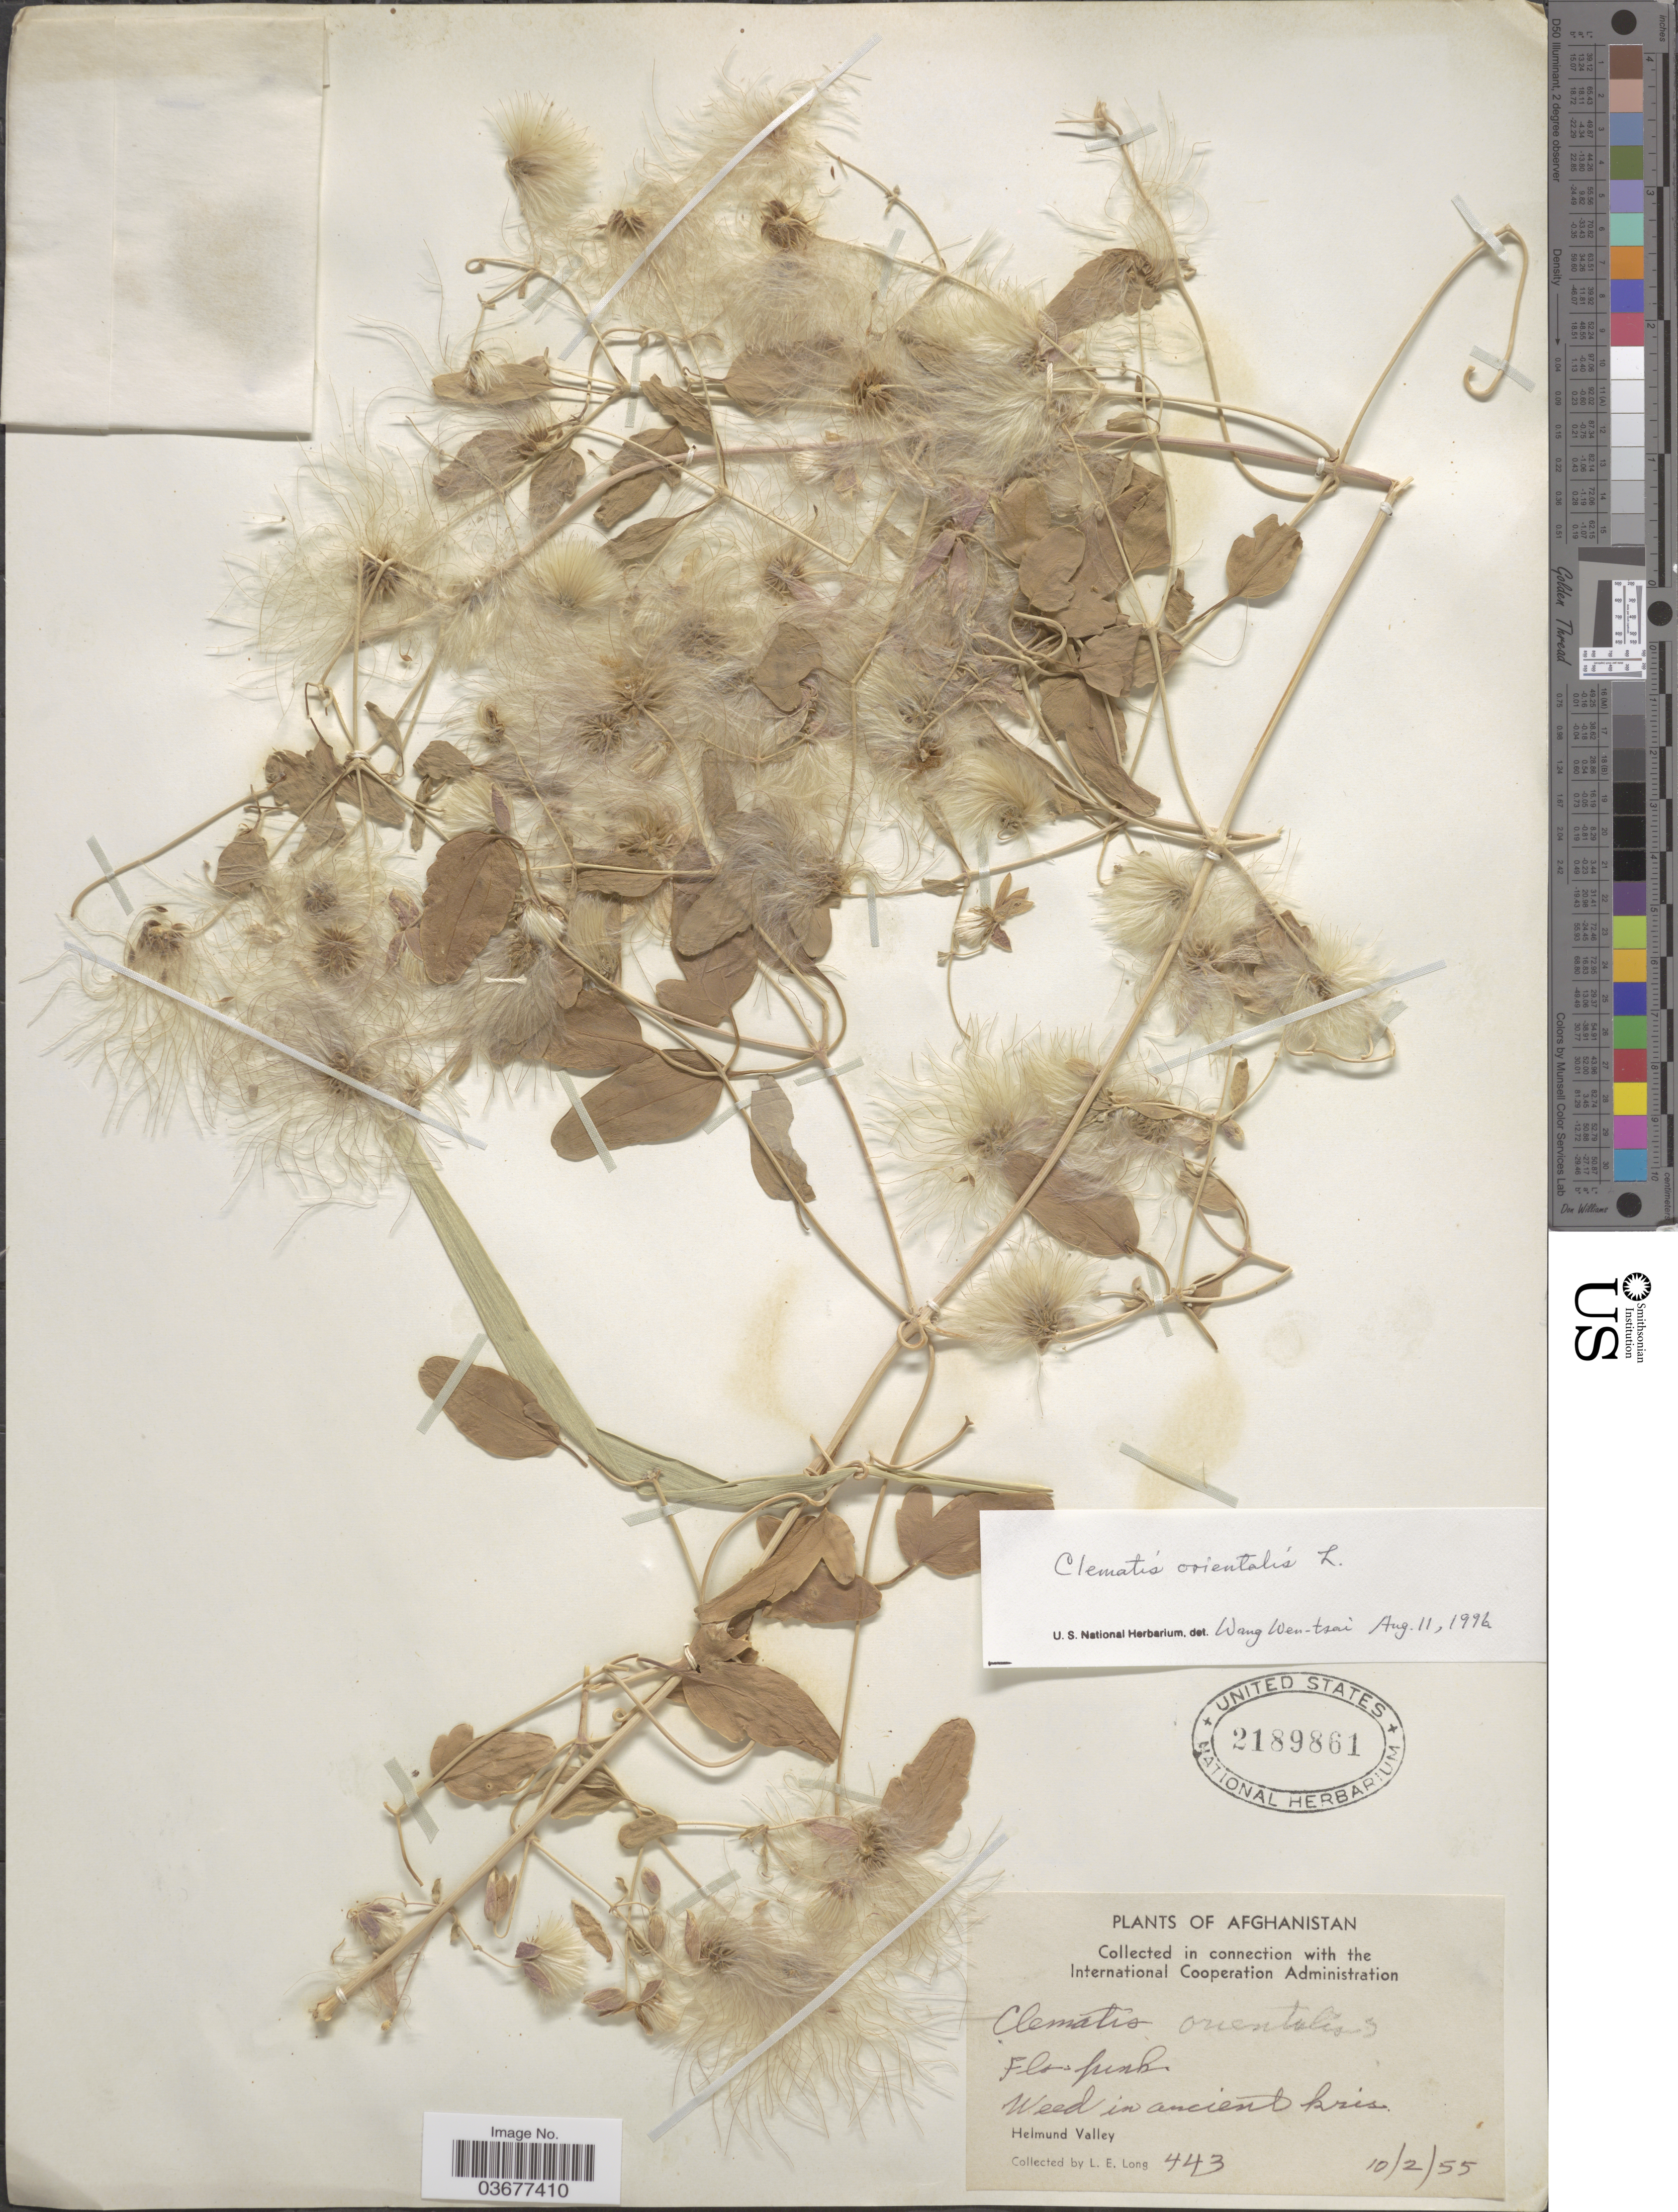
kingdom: Plantae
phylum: Tracheophyta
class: Magnoliopsida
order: Ranunculales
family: Ranunculaceae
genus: Clematis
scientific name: Clematis orientalis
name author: L.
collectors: L. E. Long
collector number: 443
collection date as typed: Transcribed d/m/y: 10/2/55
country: Afghanistan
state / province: Helmand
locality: Helmund Valley.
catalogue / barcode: US 2189861